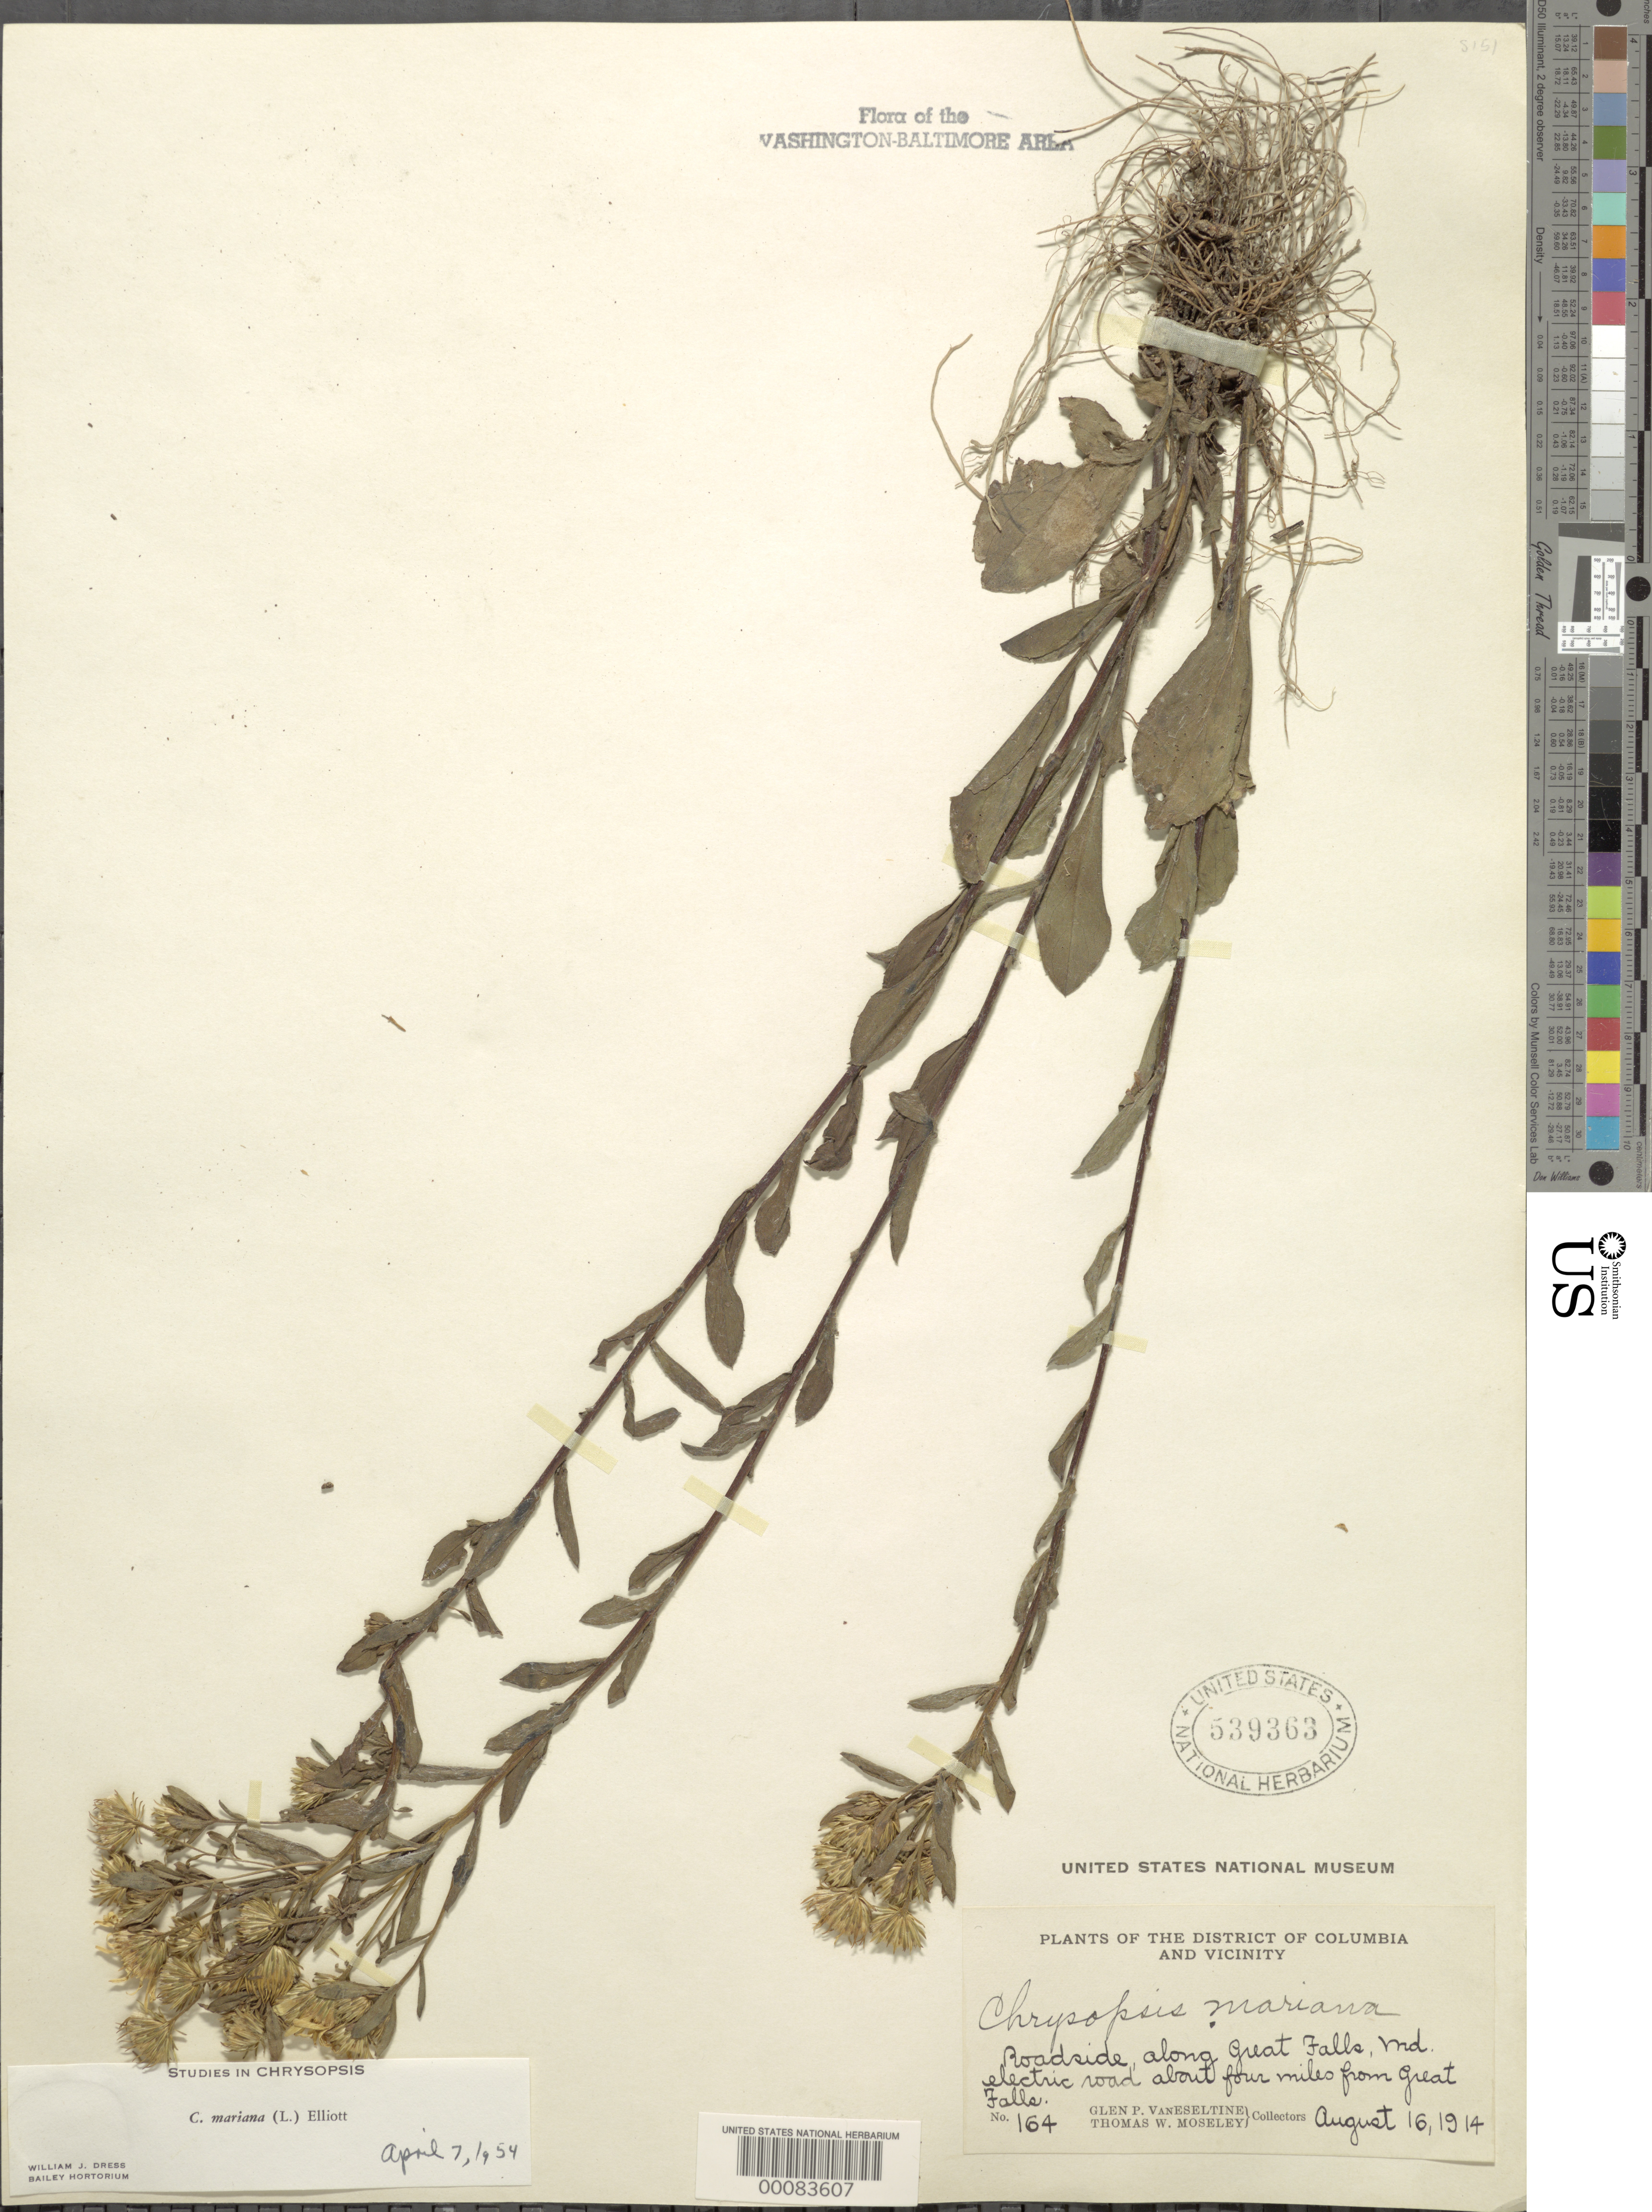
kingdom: Plantae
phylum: Tracheophyta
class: Magnoliopsida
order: Asterales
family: Asteraceae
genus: Chrysopsis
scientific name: Chrysopsis mariana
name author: (L.) Elliott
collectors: G. P. Van Eseltine & T. Moseley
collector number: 164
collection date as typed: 16 Aug 1914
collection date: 1914-08-16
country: United States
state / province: Maryland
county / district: Montgomery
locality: Great Falls C. & O. Canal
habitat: Roadside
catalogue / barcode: US 539363